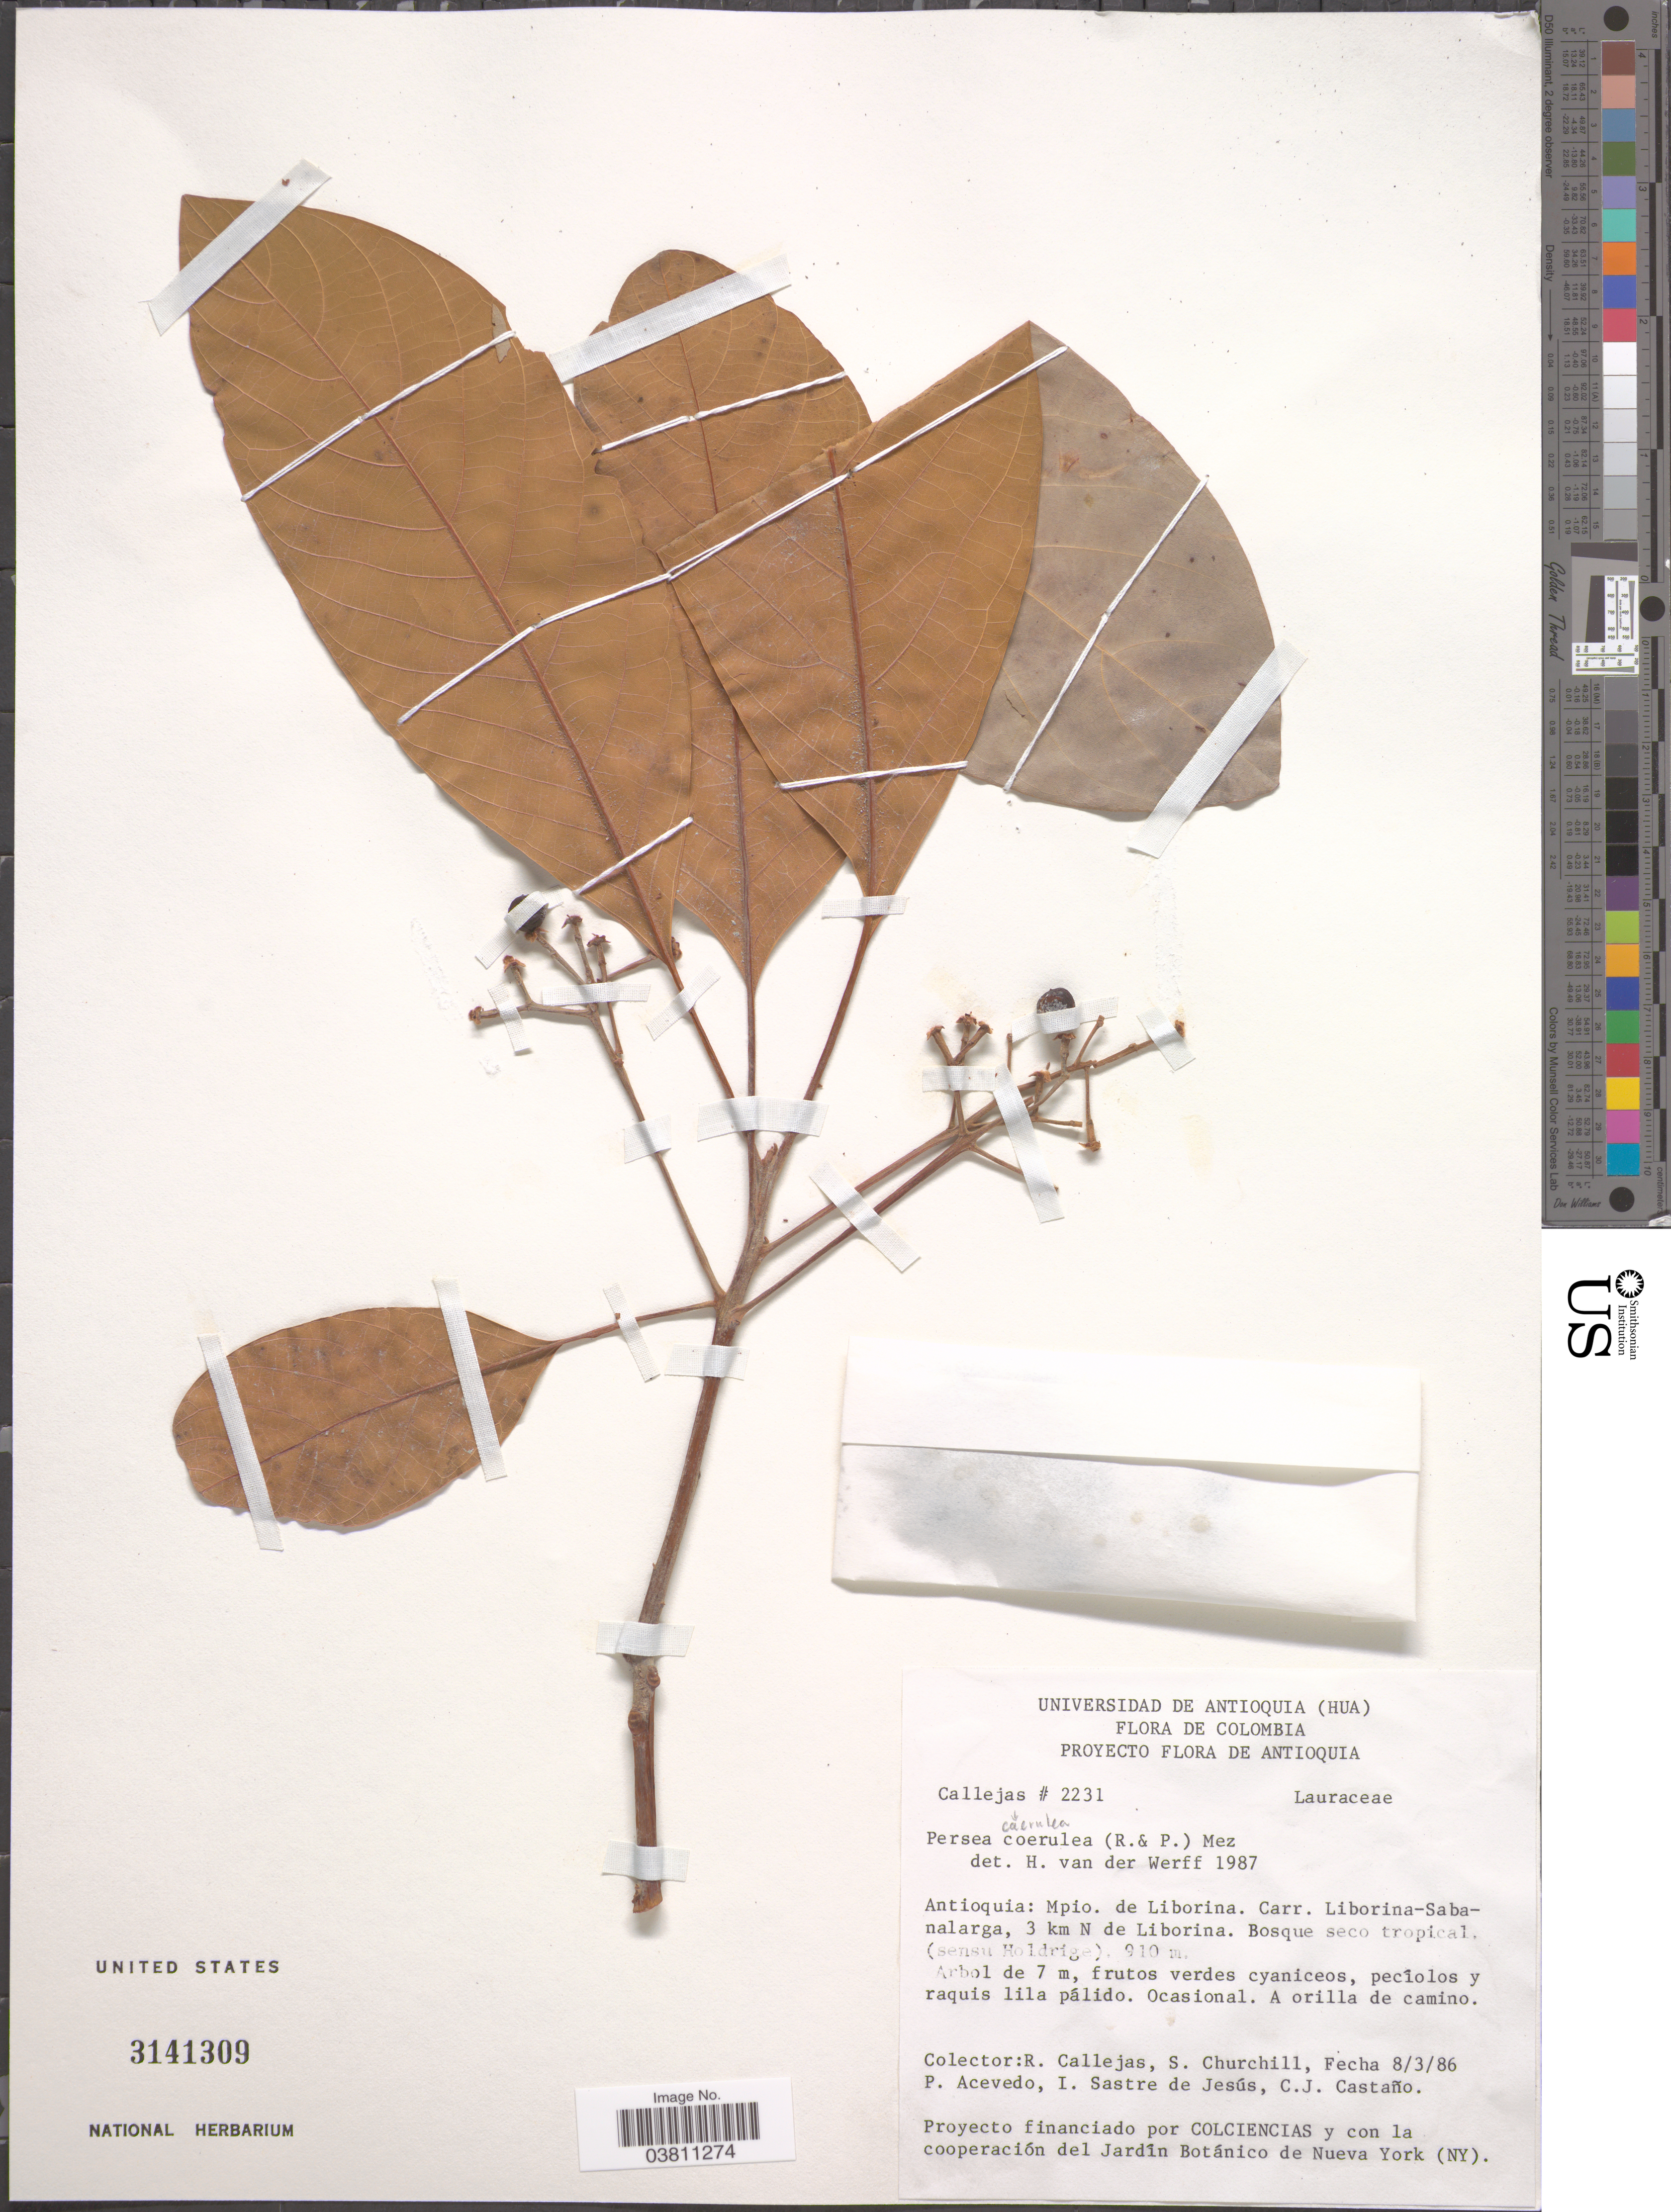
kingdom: Plantae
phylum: Tracheophyta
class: Magnoliopsida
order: Laurales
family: Lauraceae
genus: Persea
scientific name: Persea caerulea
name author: (Ruiz & Pav.) Mez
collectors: R. Callejas, S. Churchill, P. Acevedo-Rodr., I. Sastre-de Jesús & C. Castaño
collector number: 2231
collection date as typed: Transcribed d/m/y: 8/3/86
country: Colombia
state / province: Antioquia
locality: Mpio. de Liborina. Carr. Liborina-Sabanalarga, 3 km N de Liborina. (Sensu Holdrige).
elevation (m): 910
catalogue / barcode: US 3141309